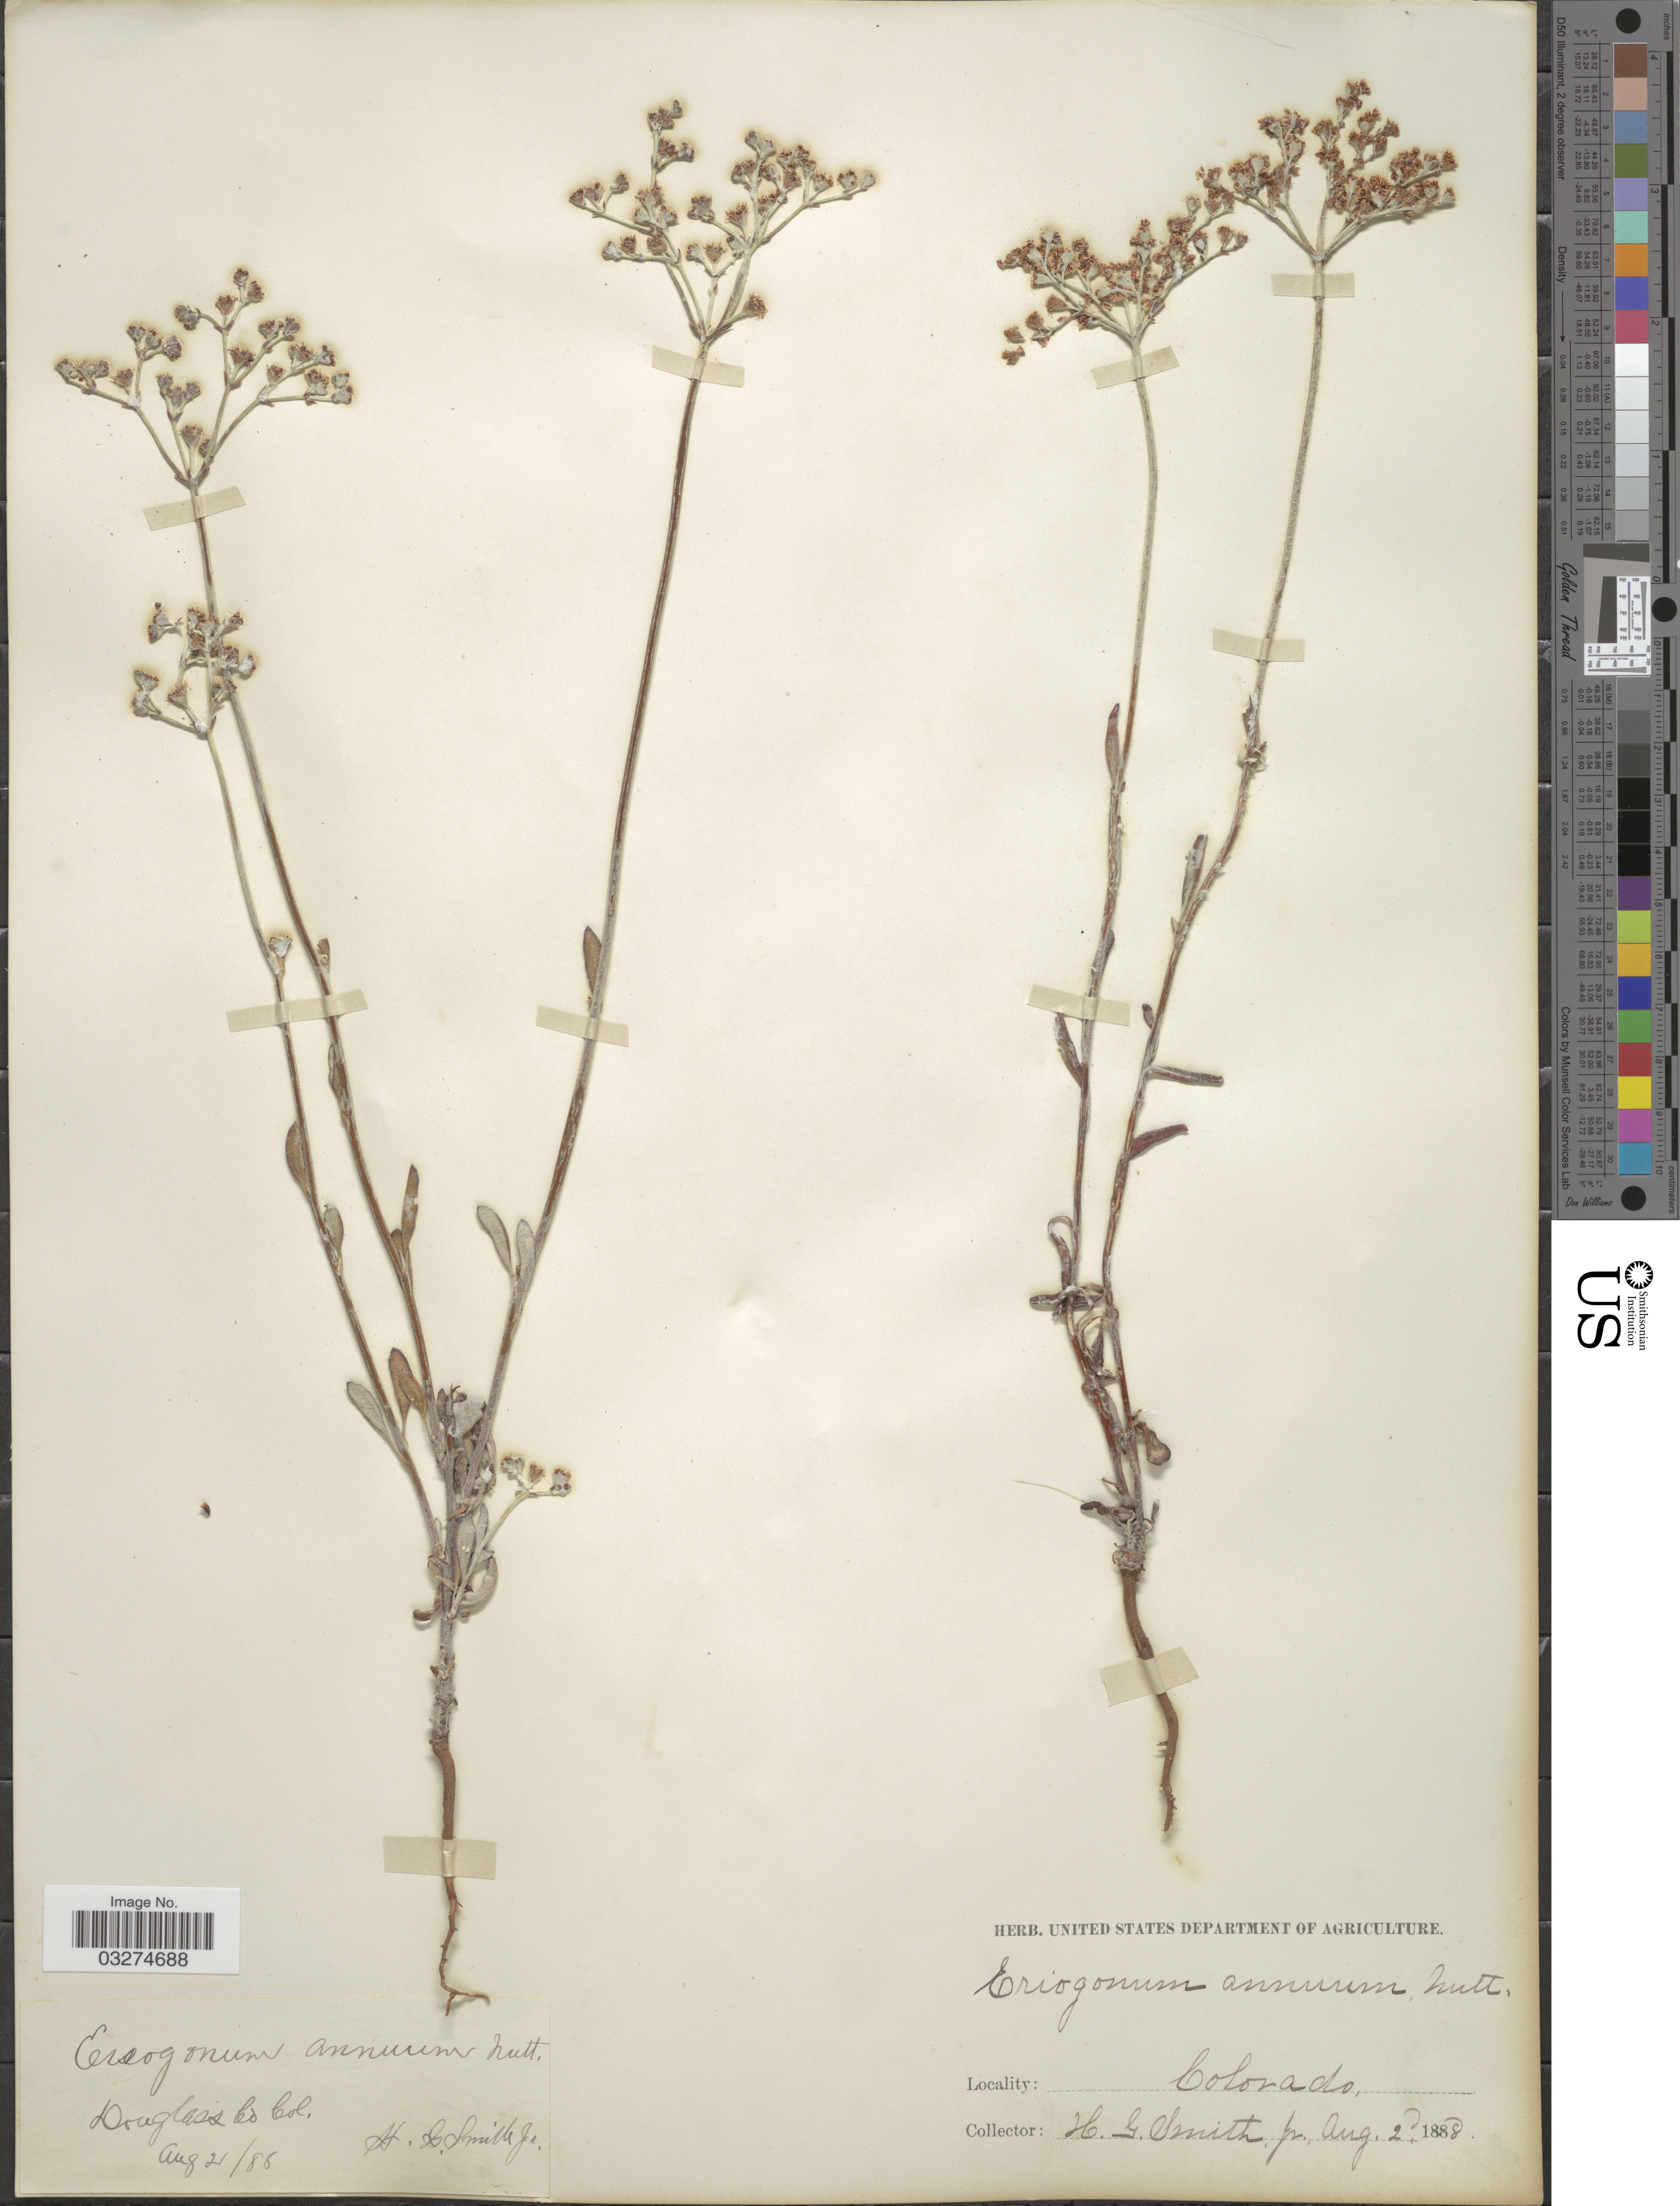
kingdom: Plantae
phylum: Tracheophyta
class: Magnoliopsida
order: Caryophyllales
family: Polygonaceae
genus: Eriogonum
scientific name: Eriogonum annuum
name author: Nutt.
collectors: H. Smith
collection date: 1888-08-21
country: United States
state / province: Colorado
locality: Douglass Co.